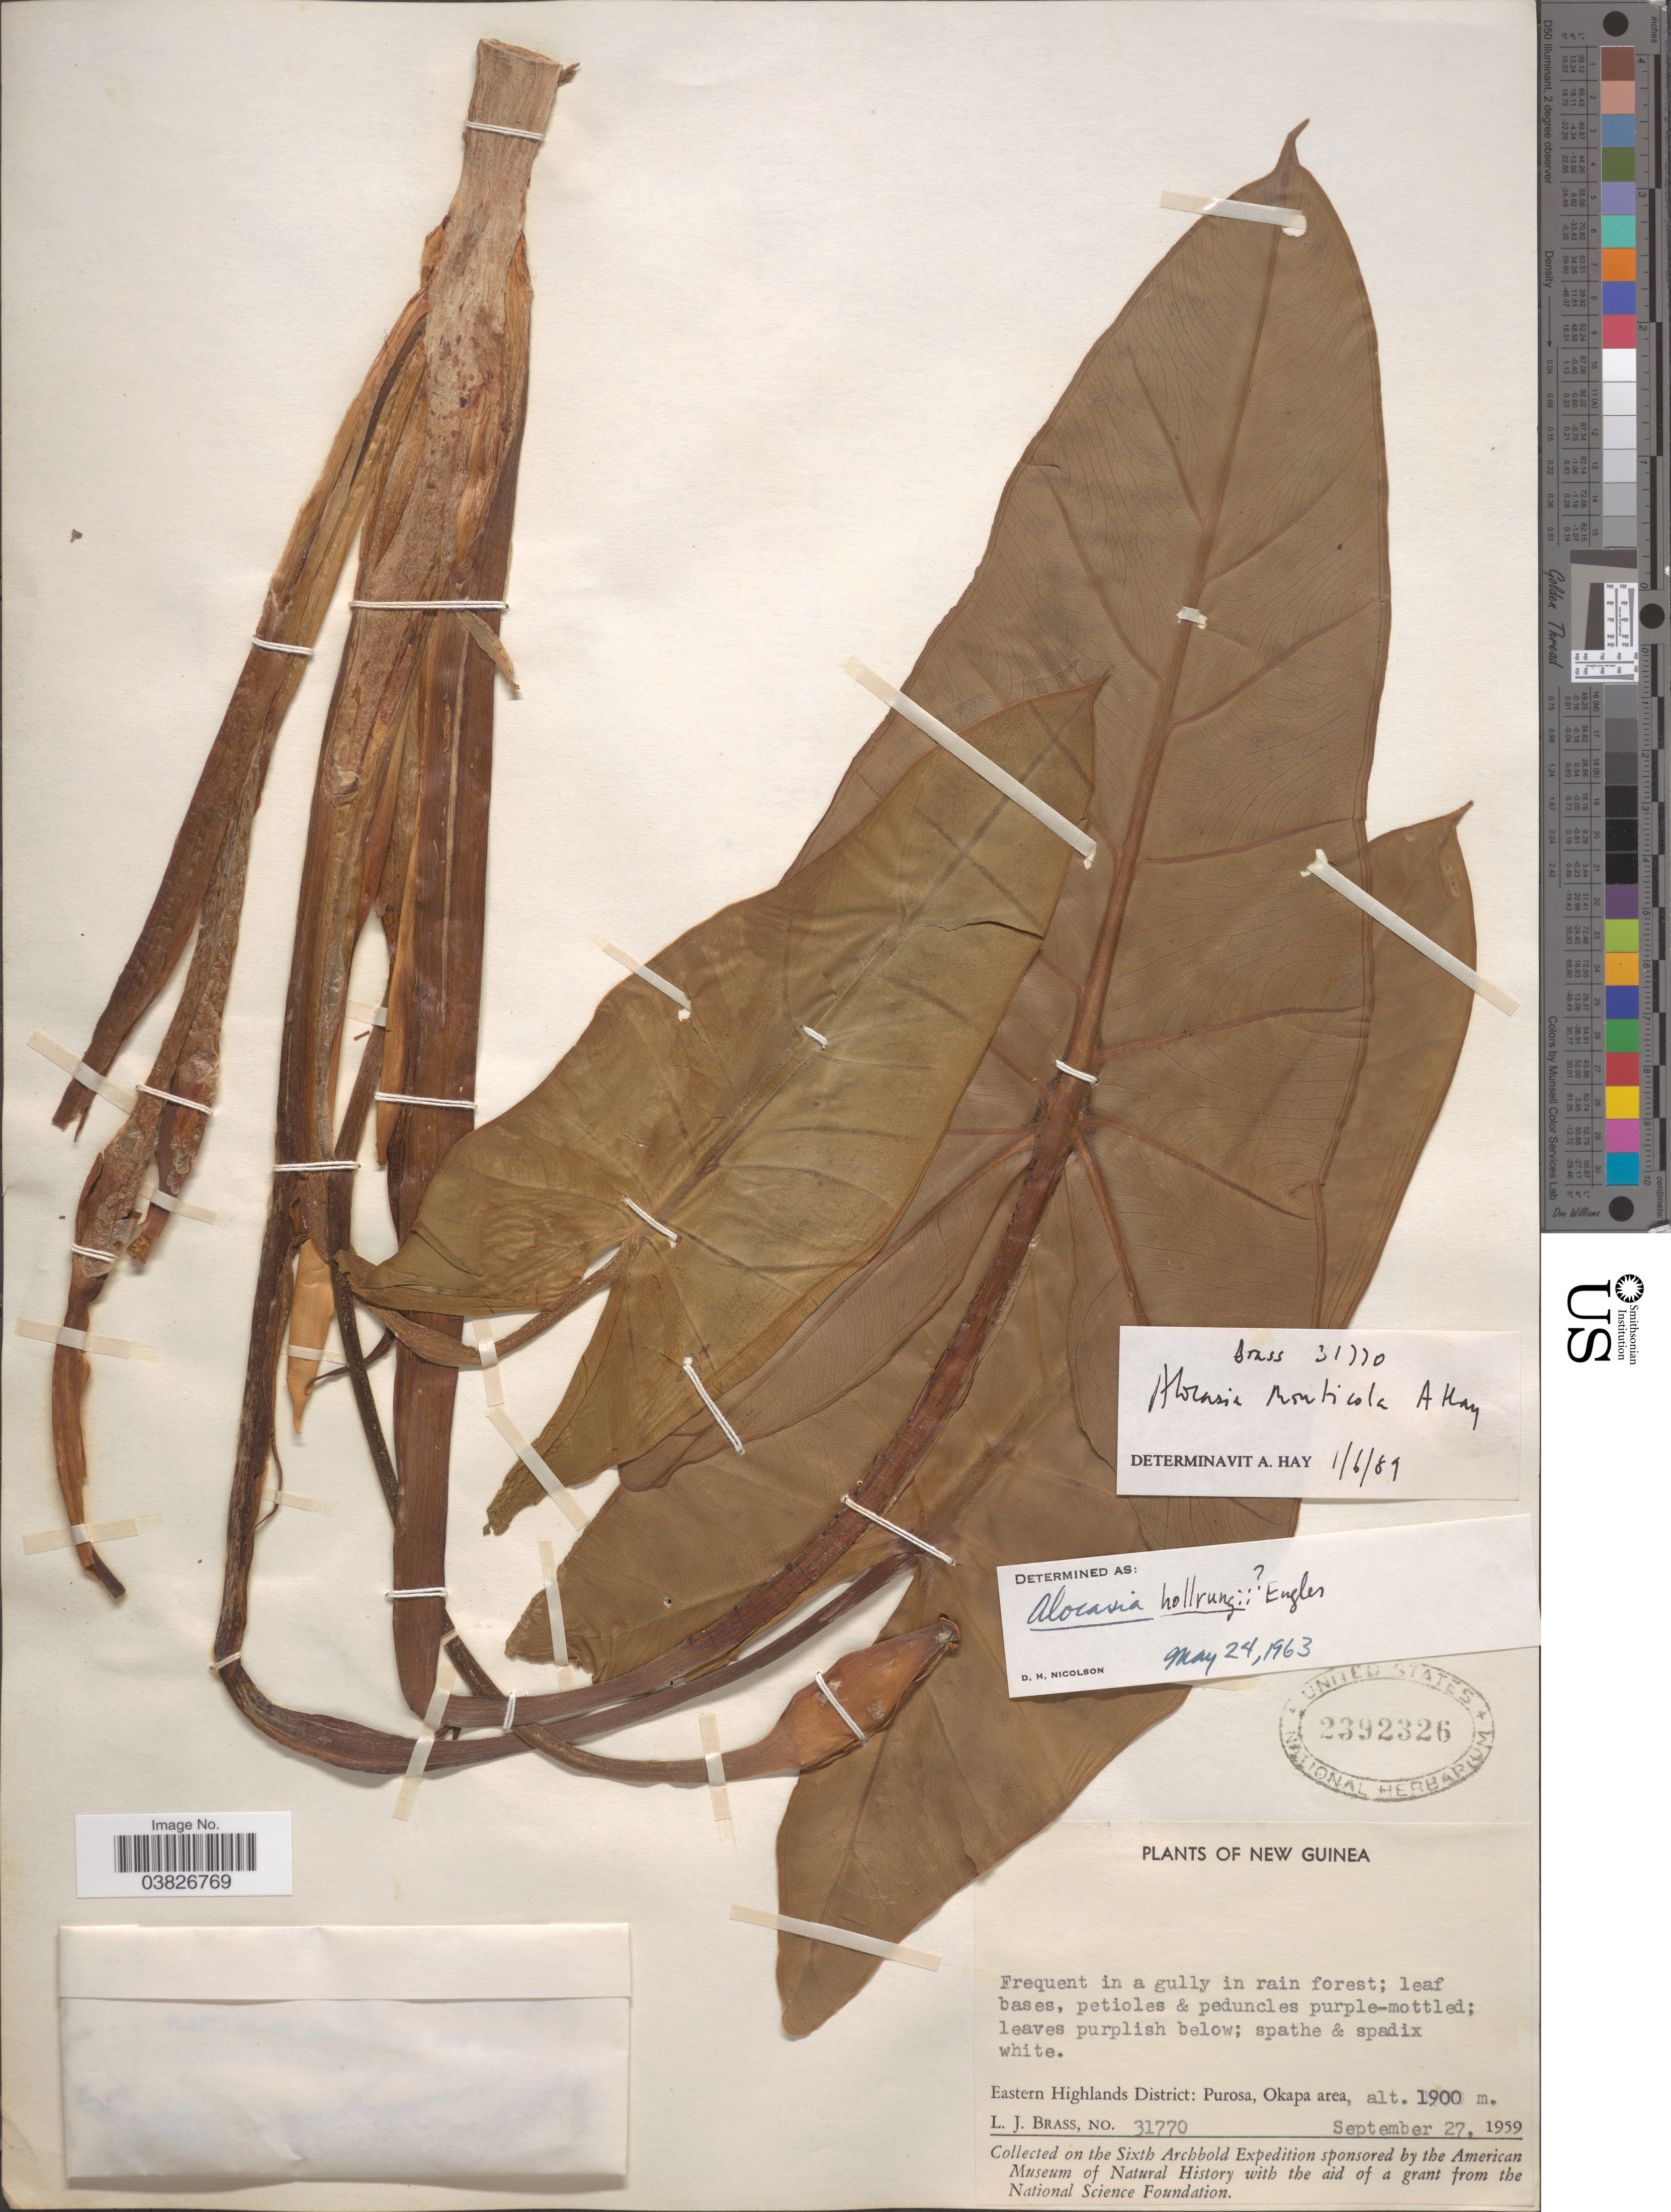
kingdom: Plantae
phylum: Tracheophyta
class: Liliopsida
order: Alismatales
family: Araceae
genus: Alocasia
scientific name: Alocasia monticola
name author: A. Hay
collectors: L. J. Brass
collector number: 31770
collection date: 1959-09-27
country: Papua New Guinea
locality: New Guinea. Eastern Highlands District: Purosa, Okapa area.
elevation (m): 1900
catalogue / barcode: US 2392326